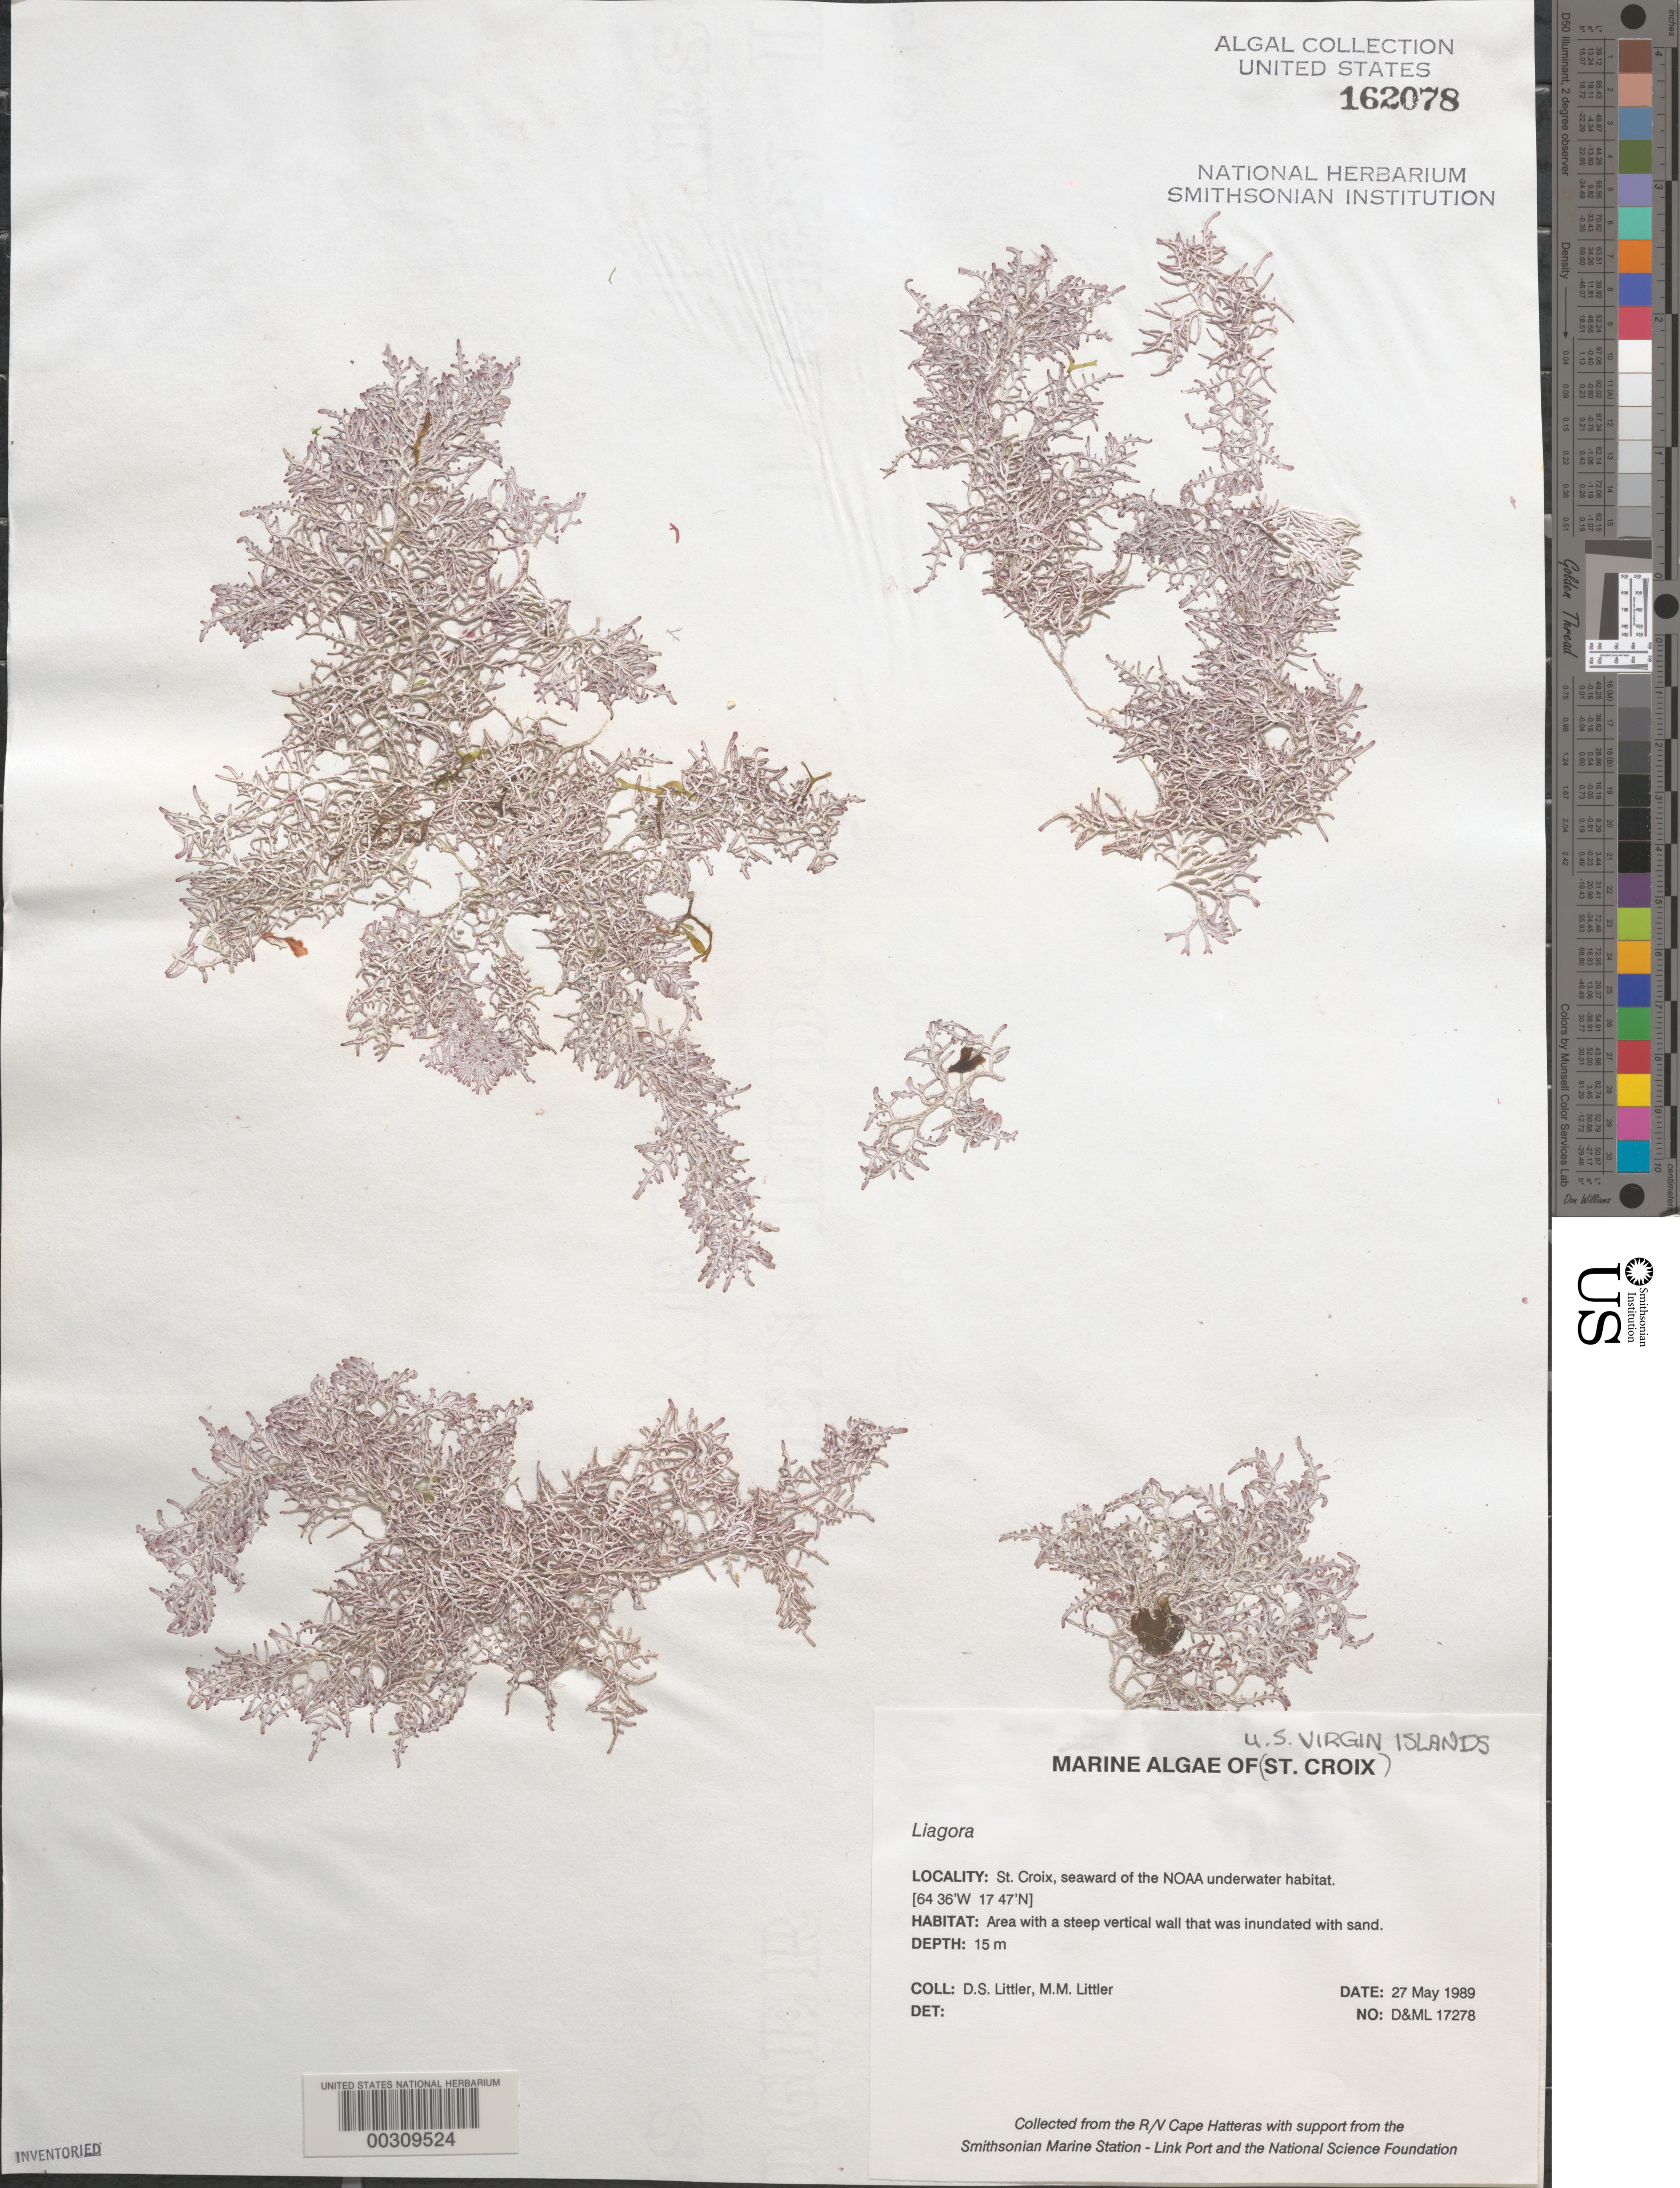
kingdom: Plantae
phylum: Rhodophyta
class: Florideophyceae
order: Nemaliales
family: Liagoraceae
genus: Liagora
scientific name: Liagora sp.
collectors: D. S. Littler & M. M. Littler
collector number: D&ML 17278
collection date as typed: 27 May 1989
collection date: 1989-05-27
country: U.S. Virgin Islands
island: St. Croix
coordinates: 17 47' N, 64 36' W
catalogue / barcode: US 162078